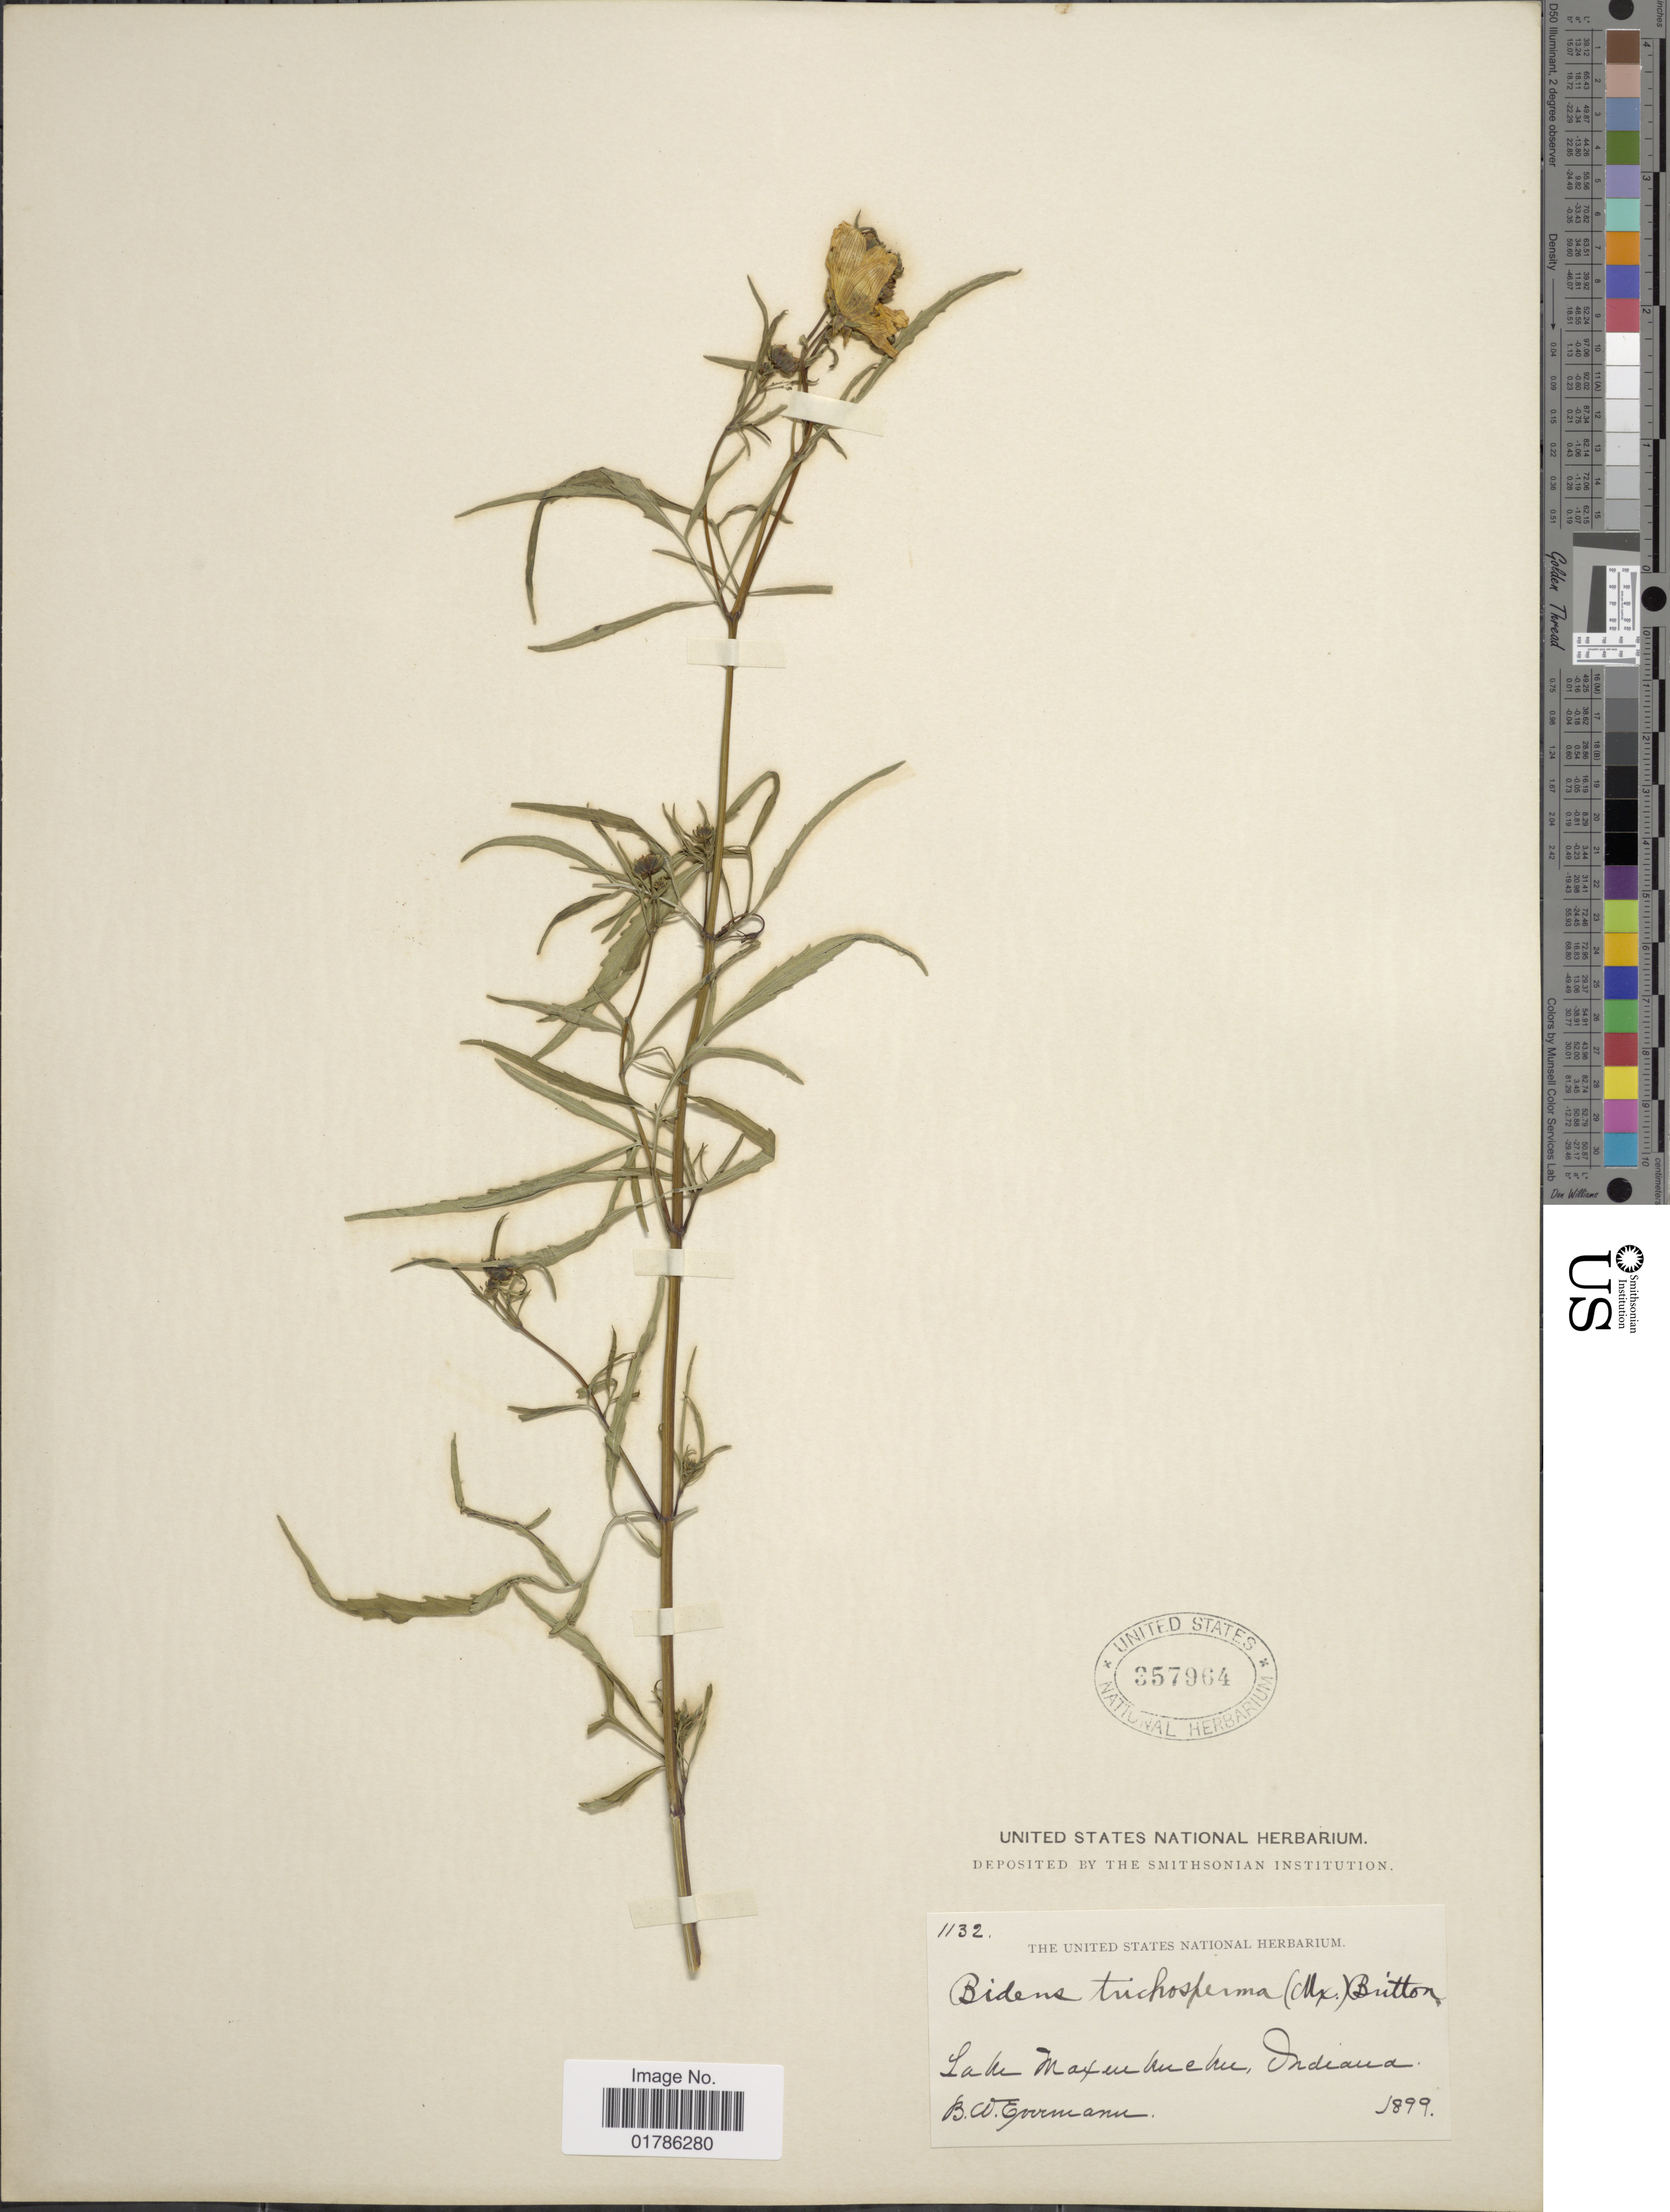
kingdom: Plantae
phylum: Tracheophyta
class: Magnoliopsida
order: Asterales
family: Asteraceae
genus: Bidens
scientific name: Bidens coronata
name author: (L.) Britton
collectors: B. W. Evermann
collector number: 1132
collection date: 1899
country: United States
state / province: Indiana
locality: Lake Maxinkuckee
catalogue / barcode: US 357964